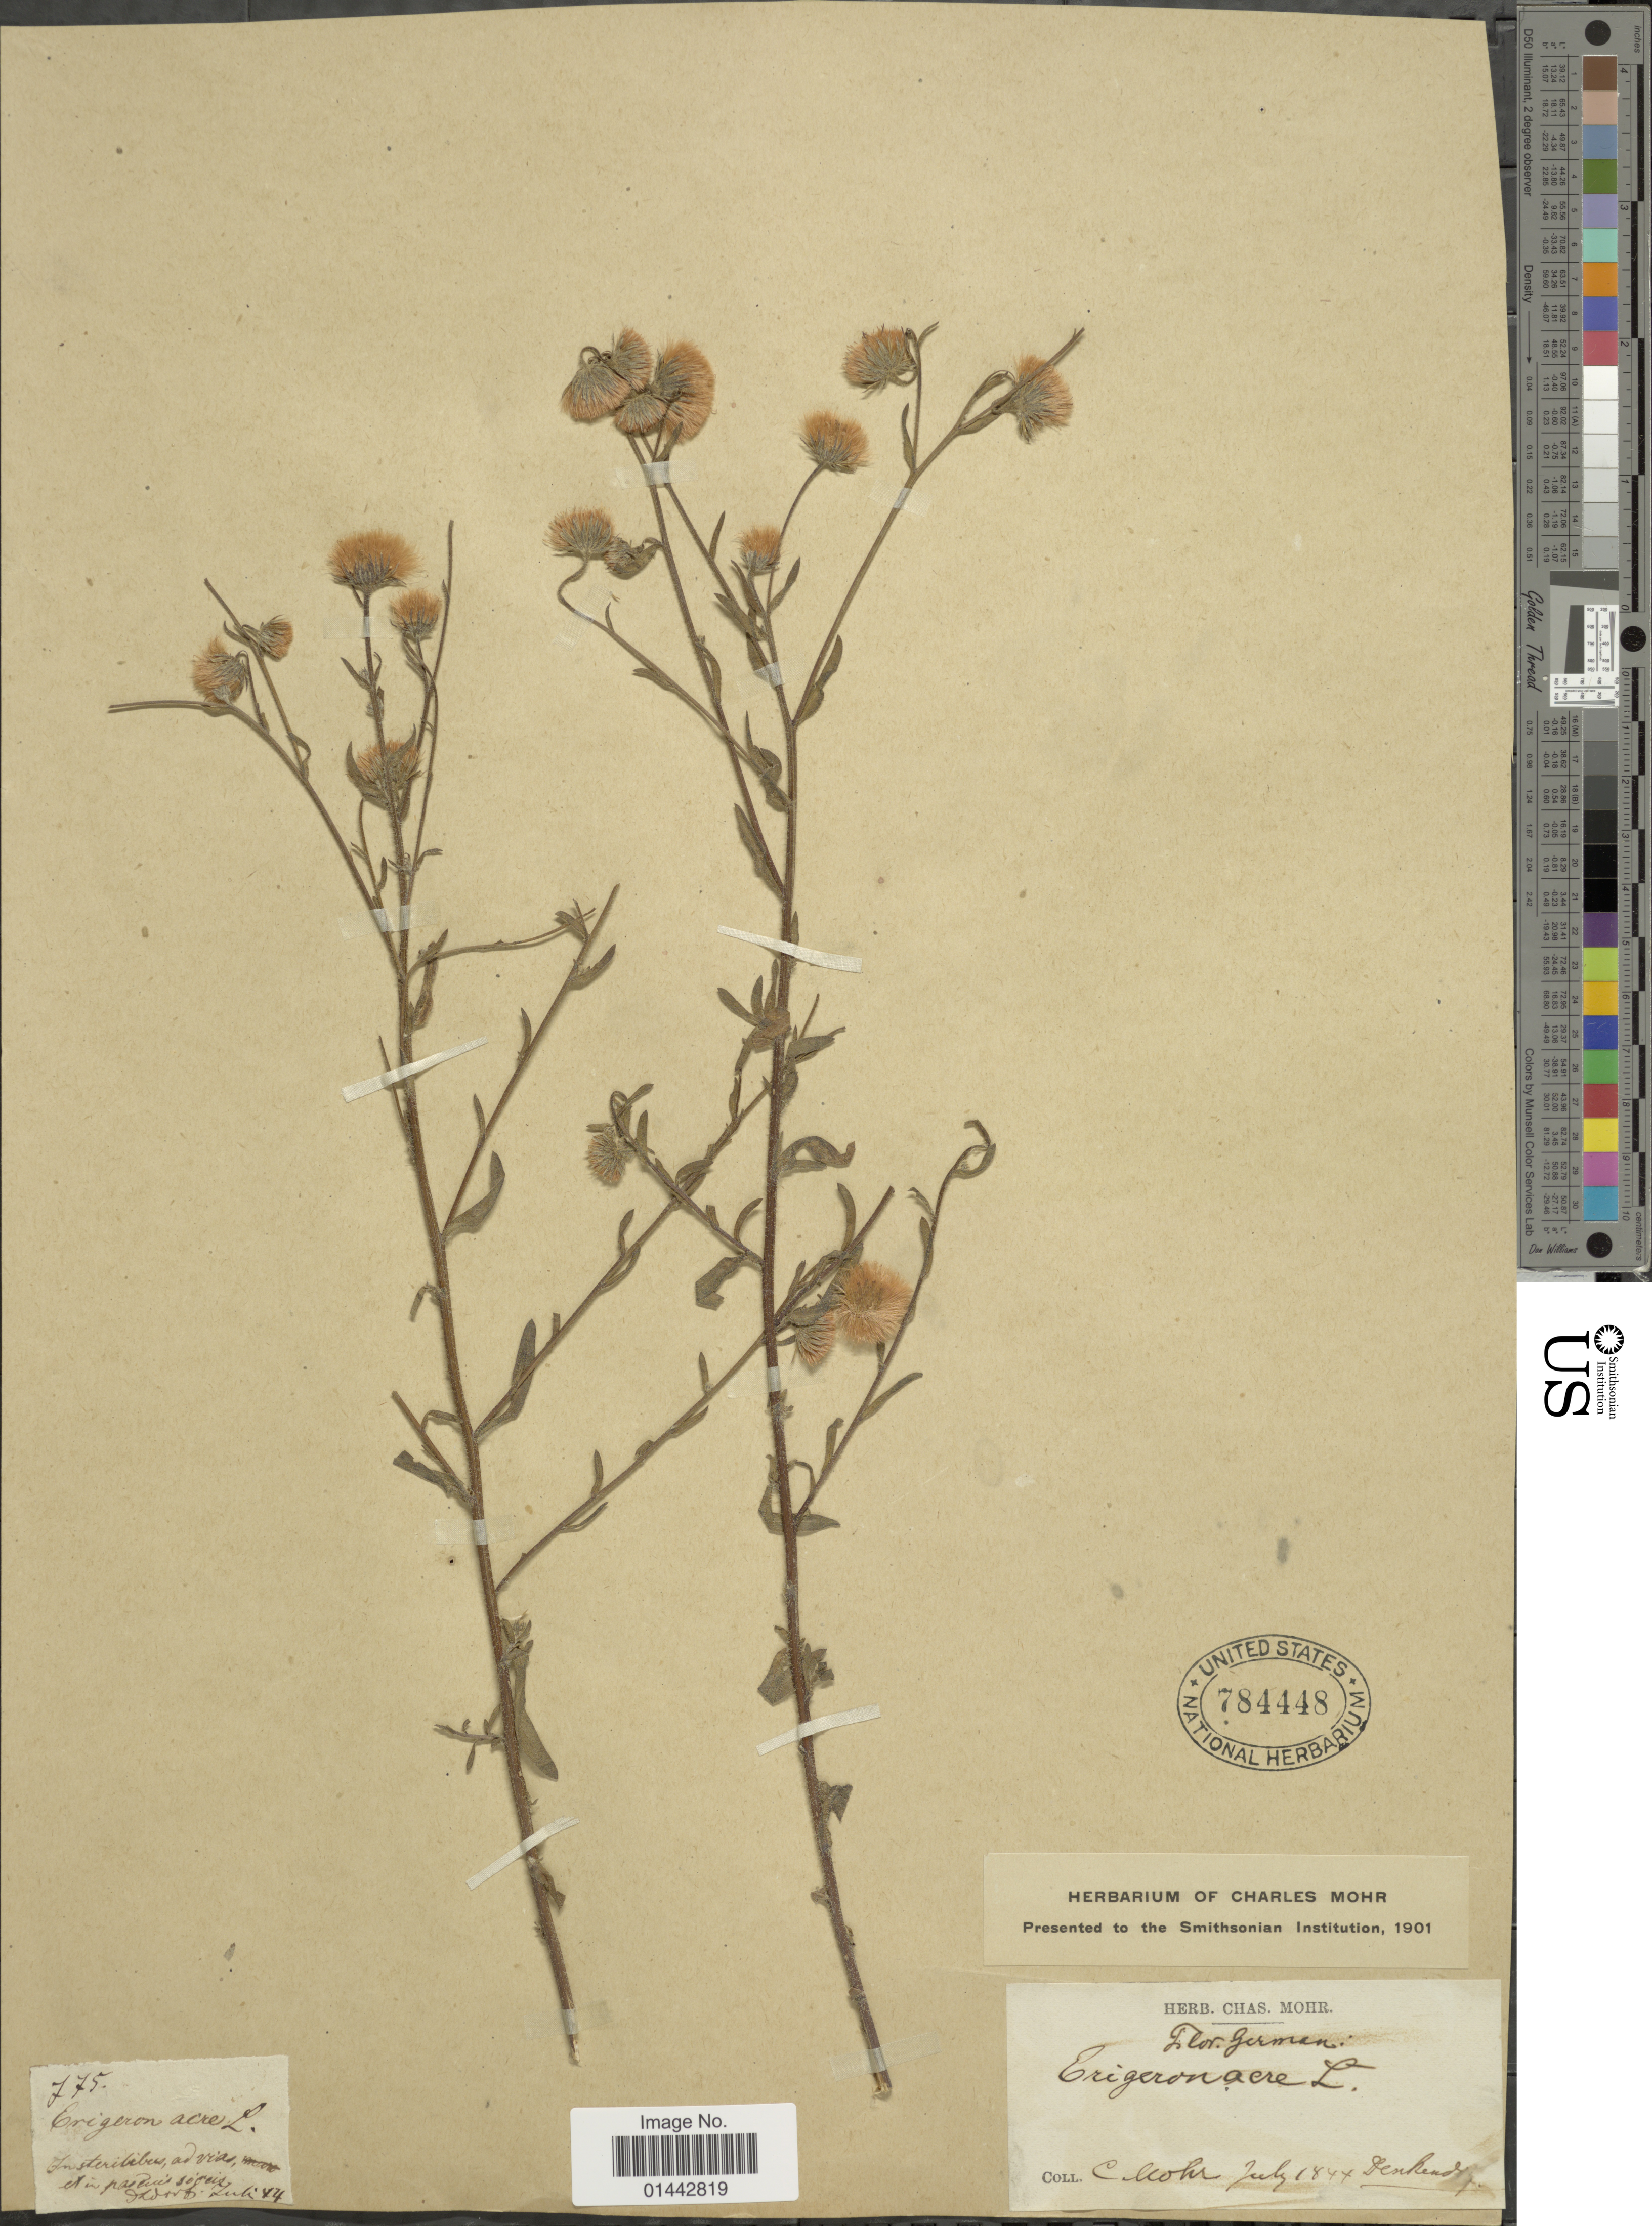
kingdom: Plantae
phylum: Tracheophyta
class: Magnoliopsida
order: Asterales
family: Asteraceae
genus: Erigeron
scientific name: Erigeron sp.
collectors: Mohr, C. T. (herbarium)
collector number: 775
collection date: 1844-07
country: Germany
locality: Denkend, In steribibus, ad vias et in pasdis soreis [interpreted]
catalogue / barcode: US 784448